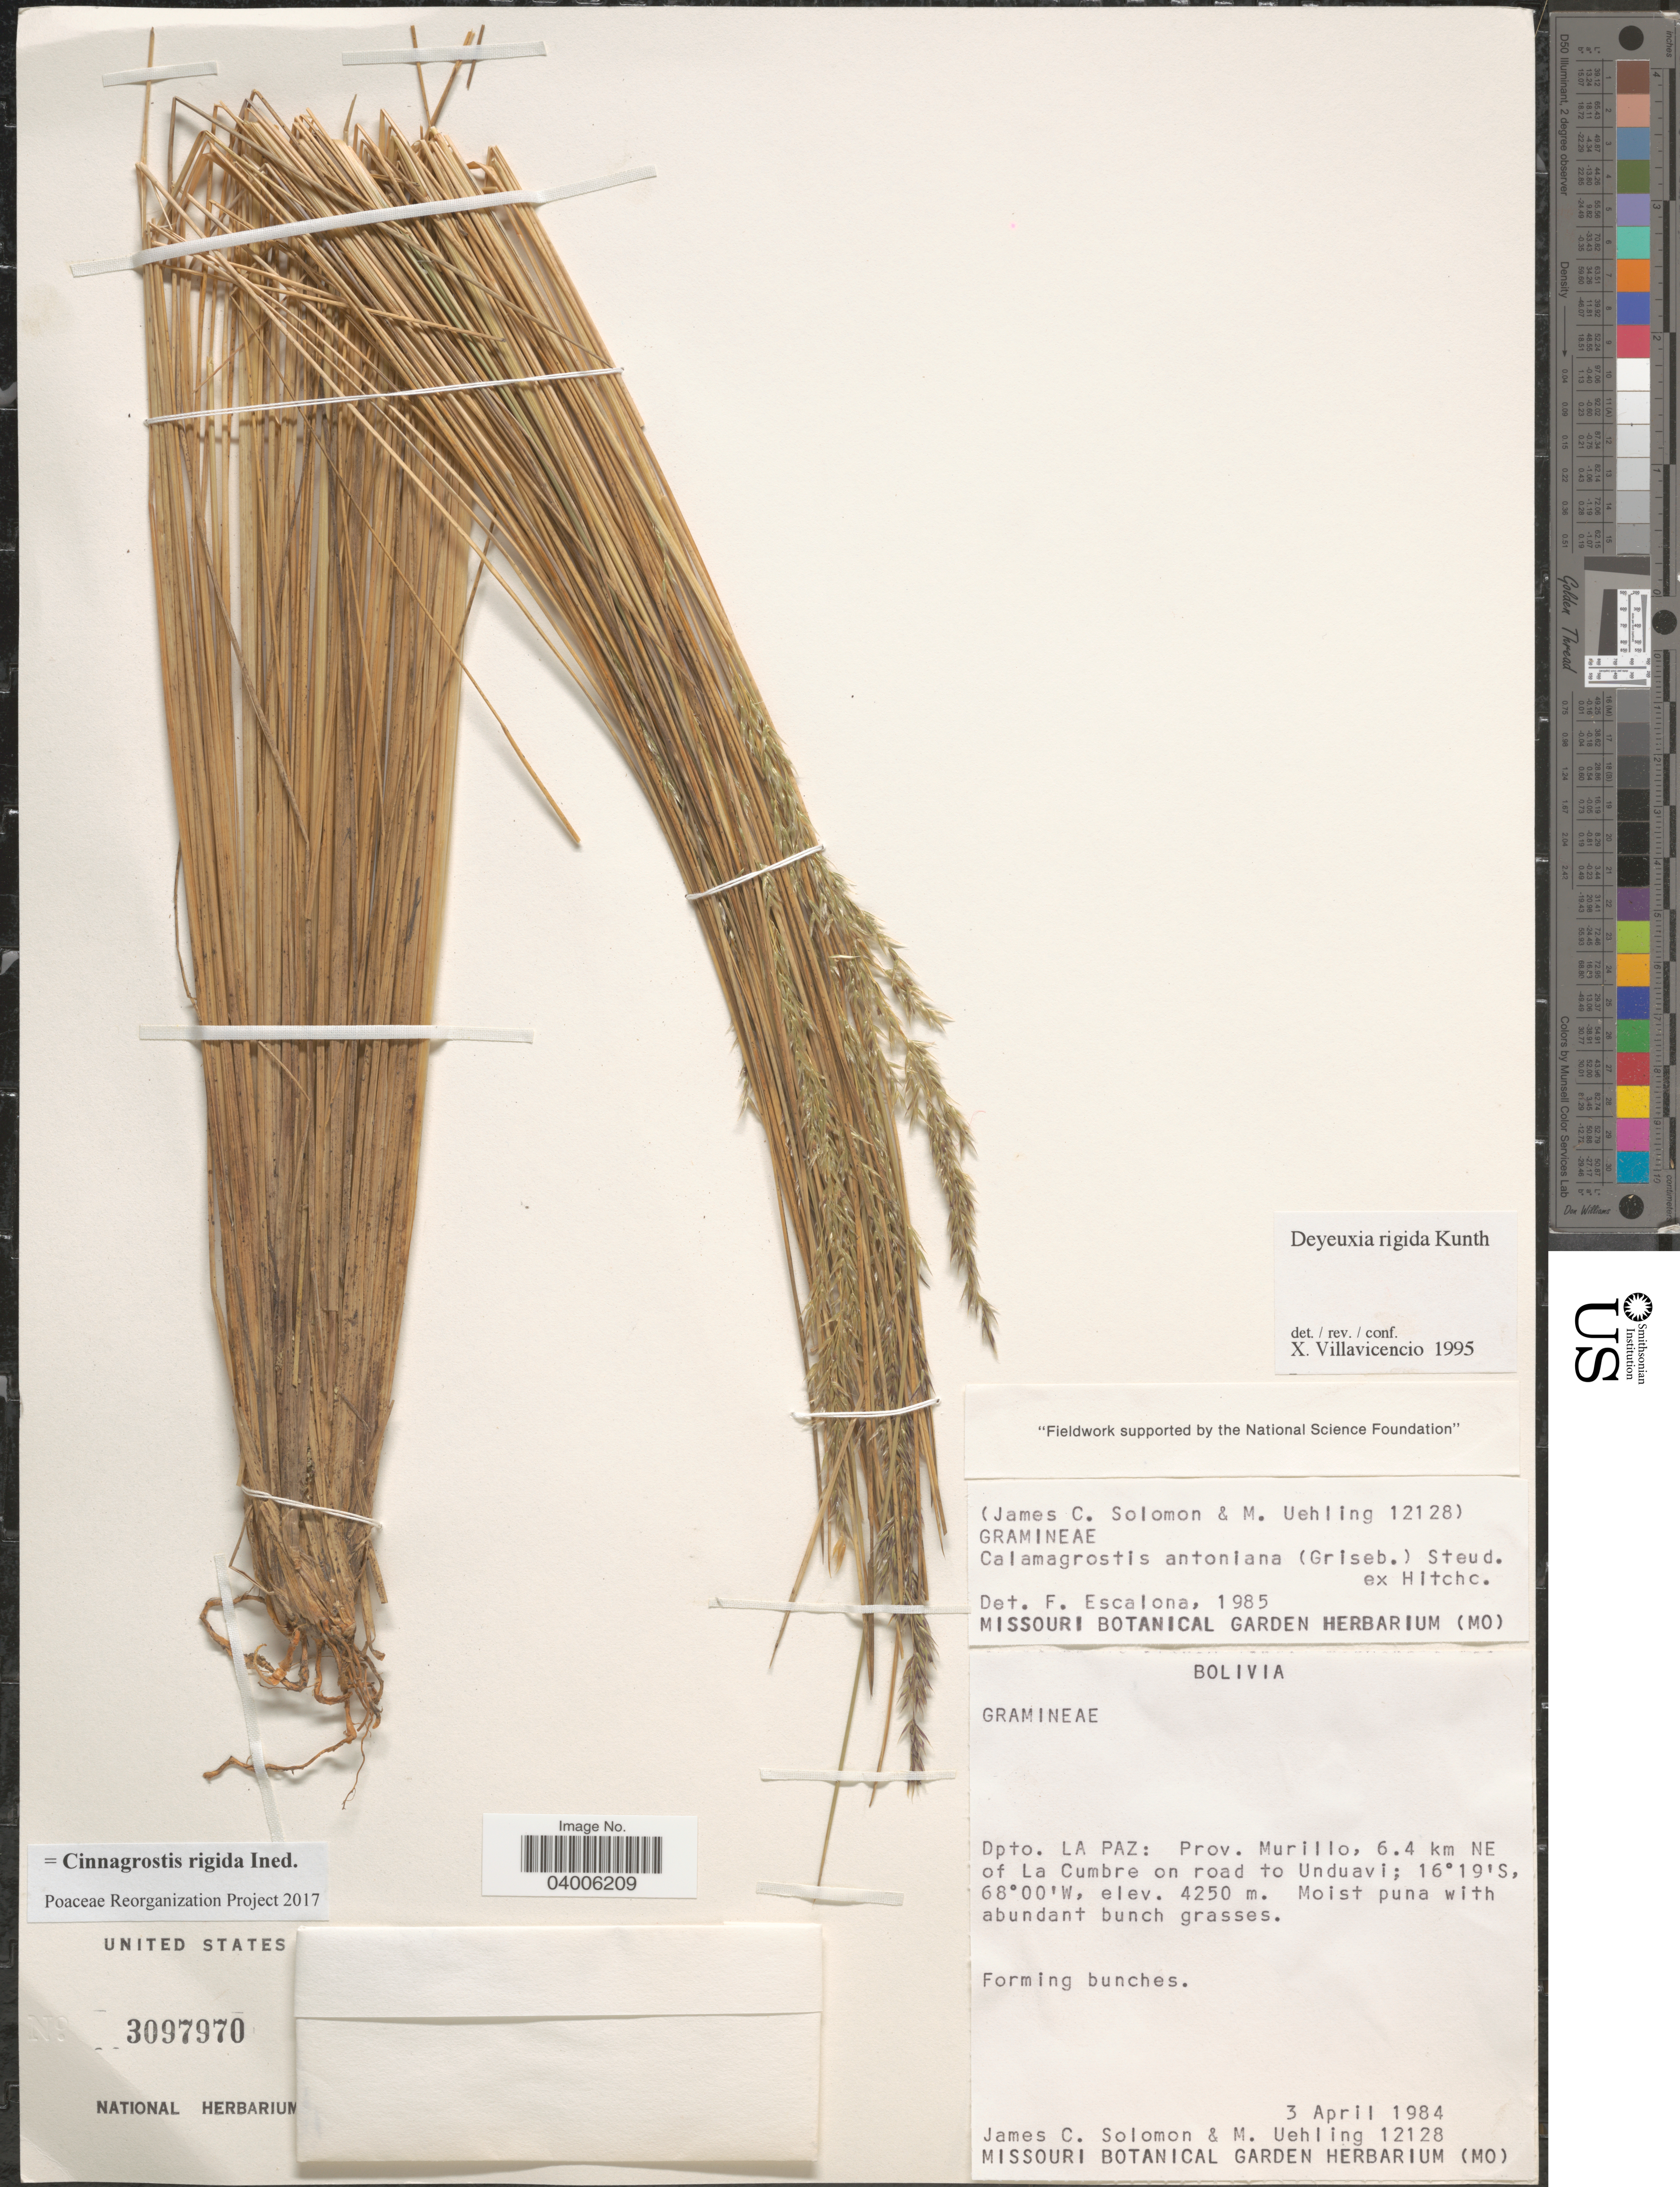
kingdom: Plantae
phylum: Tracheophyta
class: Liliopsida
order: Poales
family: Poaceae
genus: Cinnagrostis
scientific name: Cinnagrostis rigida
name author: (Kunth) P.M. Peterson et al.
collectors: J. C. Solomon & M. Uehling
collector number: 12128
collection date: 1984-04-03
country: Bolivia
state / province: La Paz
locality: Dpto. La Paz: Prov. Murillo, 6.4 km NE of La Cumbre on road to Unduavi.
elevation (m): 4250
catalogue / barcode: US 3097970